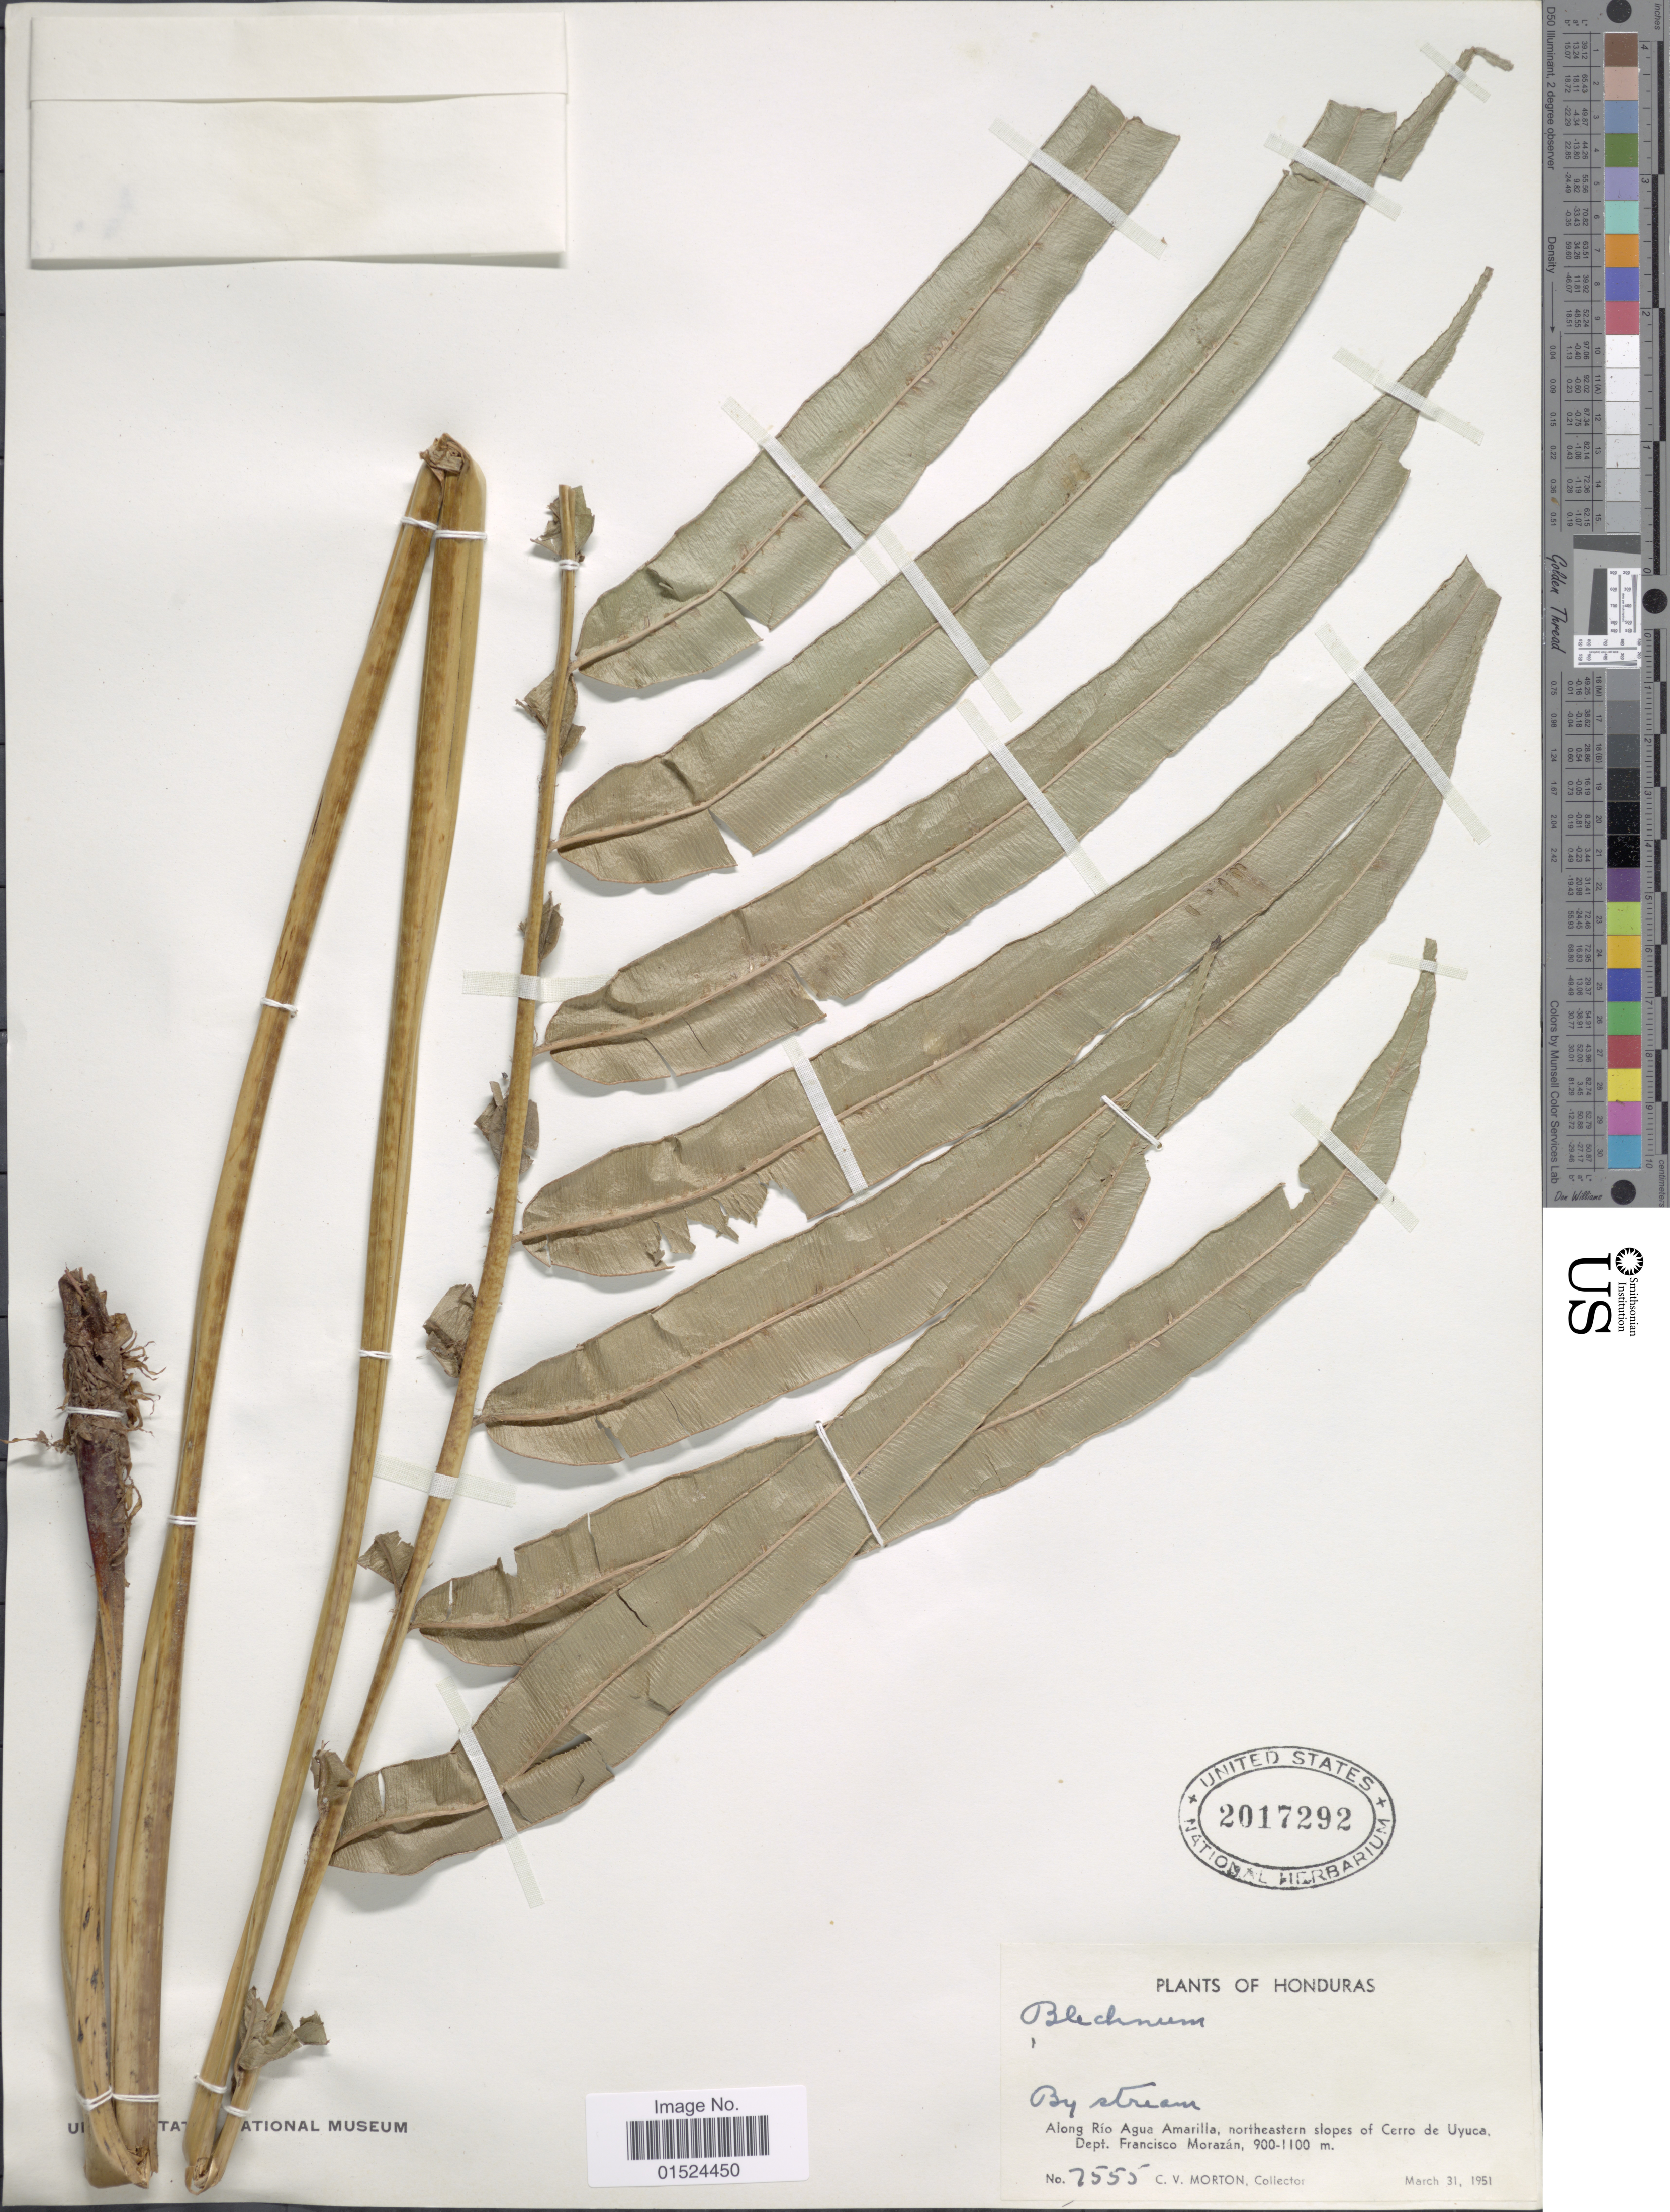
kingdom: Plantae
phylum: Tracheophyta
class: Polypodiopsida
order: Polypodiales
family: Blechnaceae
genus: Blechnum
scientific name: Blechnum schiedeanum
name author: (Schltdl. ex C. Presl) Hieron.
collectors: C. V. Morton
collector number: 7555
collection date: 1951-03-31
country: Honduras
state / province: Fco. Morazán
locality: Along Río Amarilla, northeastern slopes of Cerro de Uyuca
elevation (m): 900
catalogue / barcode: US 2017292